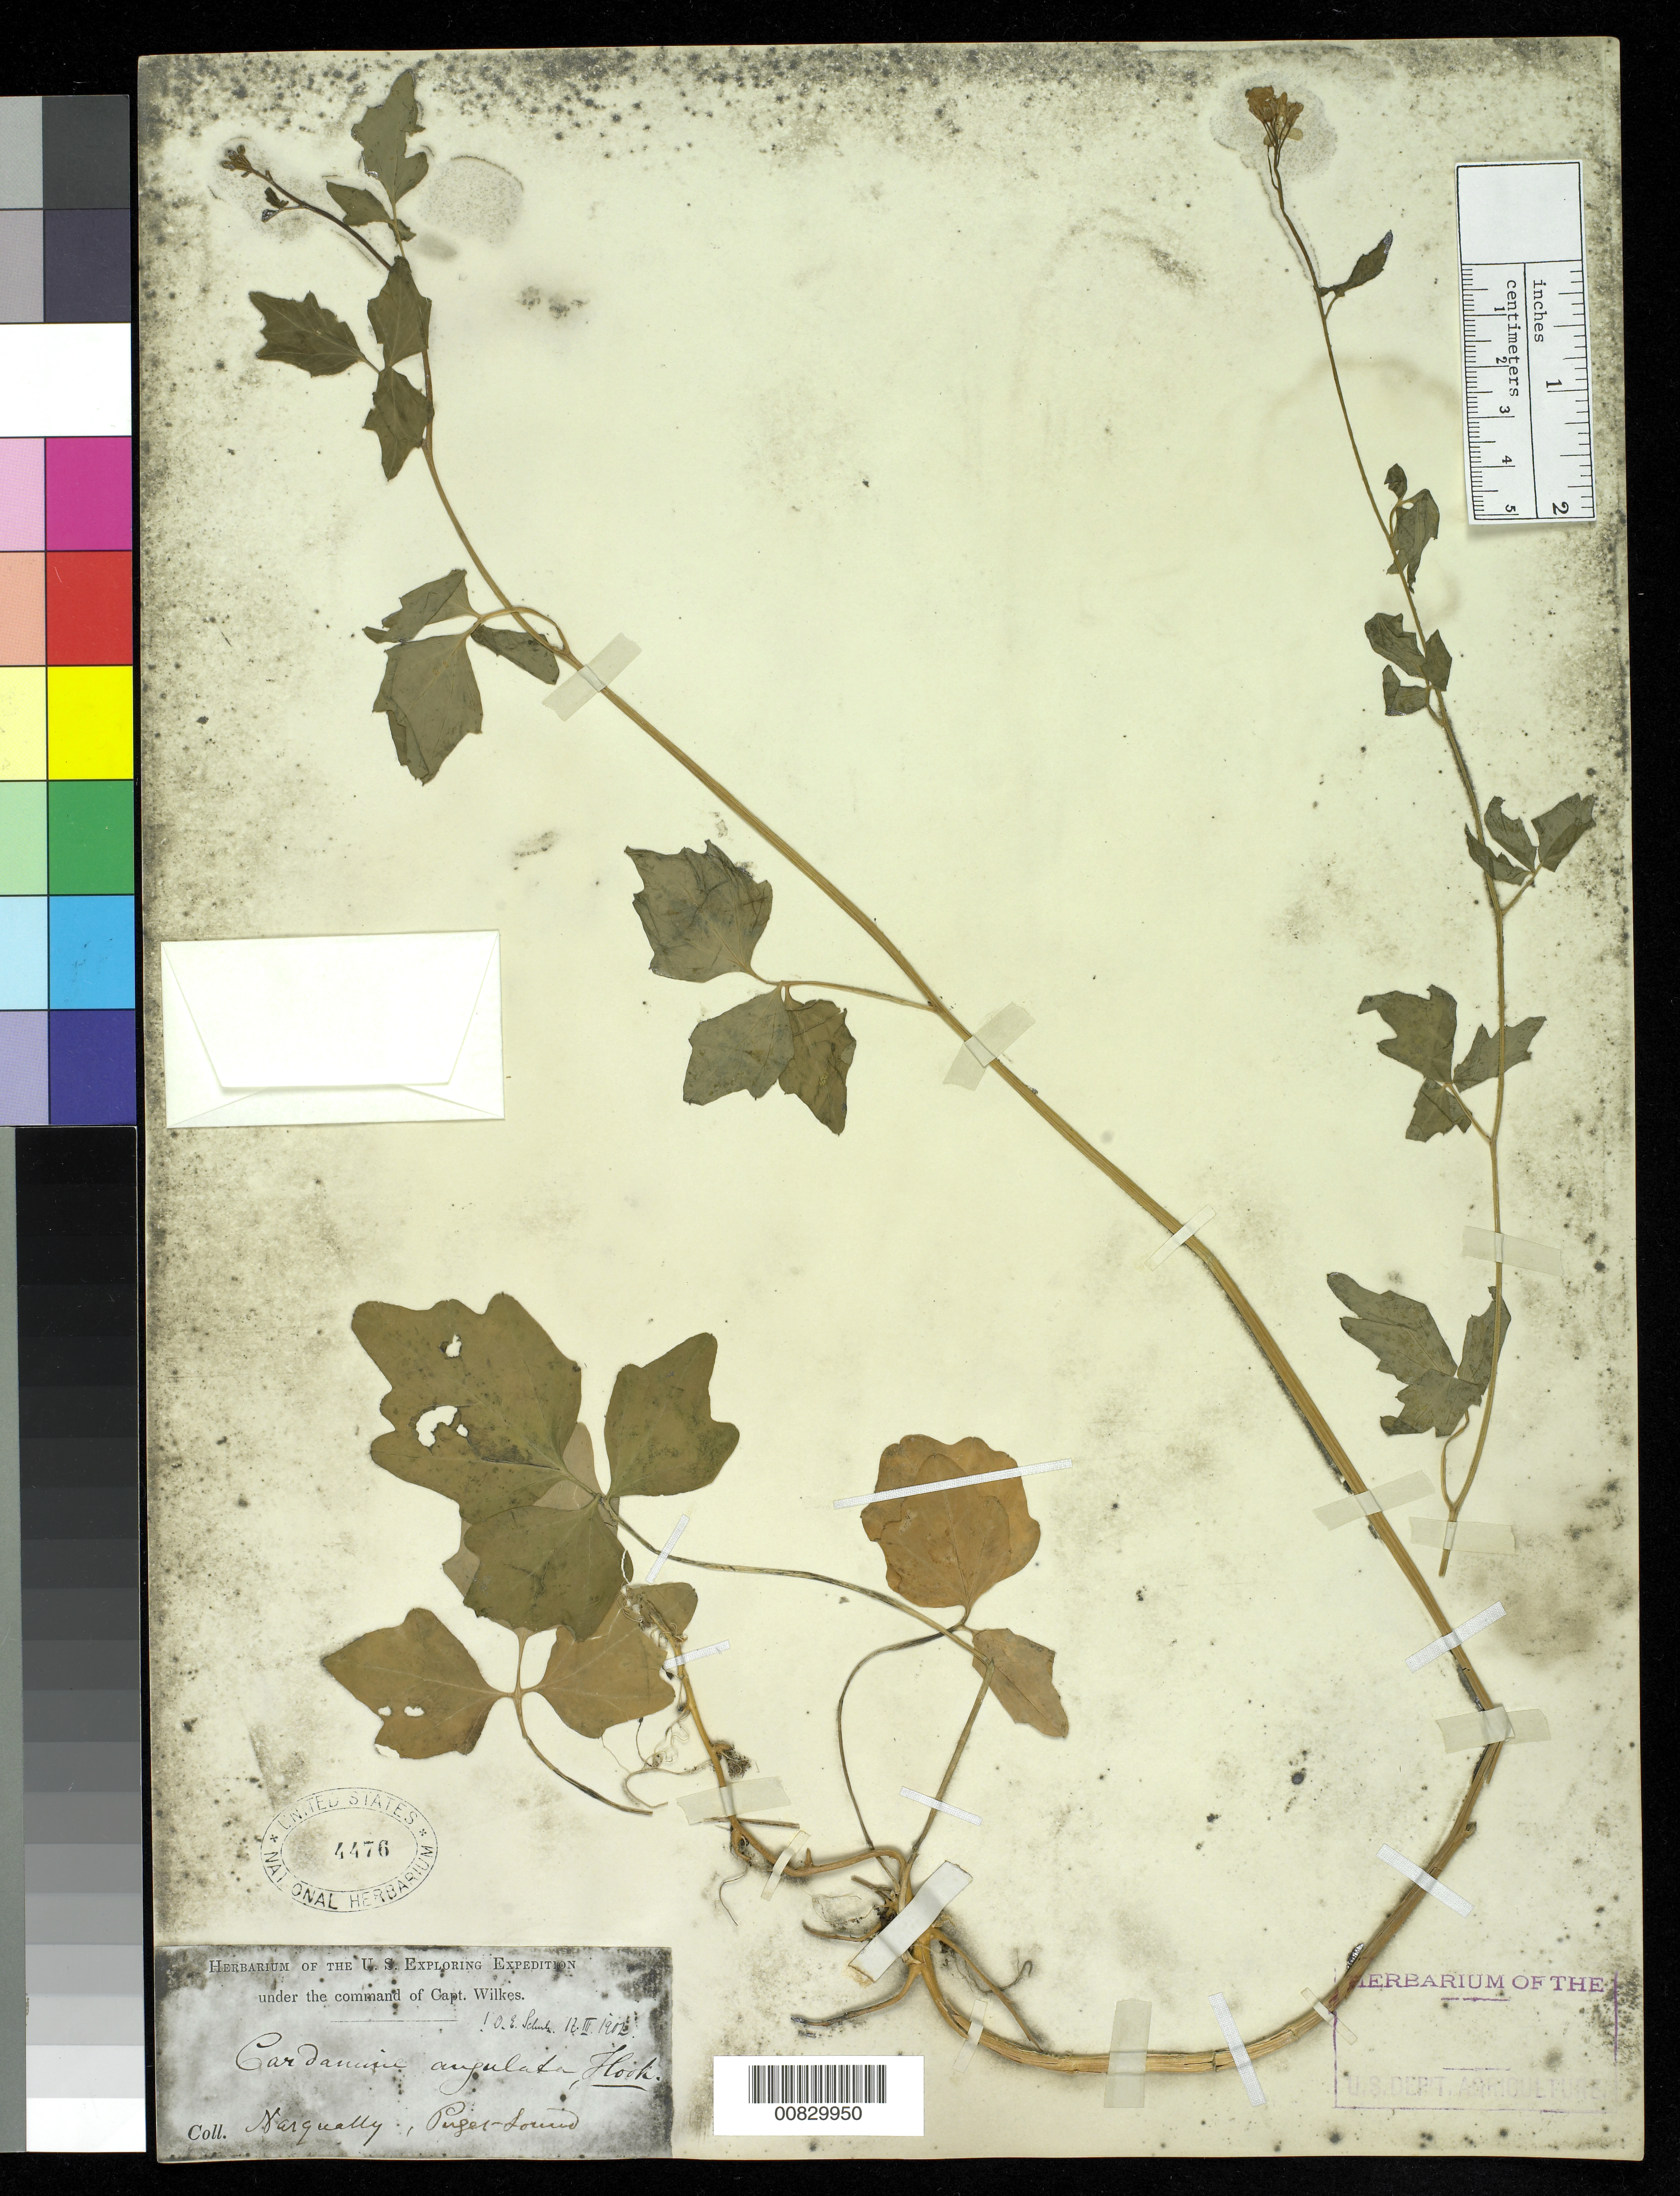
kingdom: Plantae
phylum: Tracheophyta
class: Magnoliopsida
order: Brassicales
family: Brassicaceae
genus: Cardamine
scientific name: Cardamine angulata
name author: Hook.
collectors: Wilkes Explor. Exped.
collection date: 1838/1842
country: United States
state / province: Washington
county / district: King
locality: Nisqually and Puget Sound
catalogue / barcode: US 4476